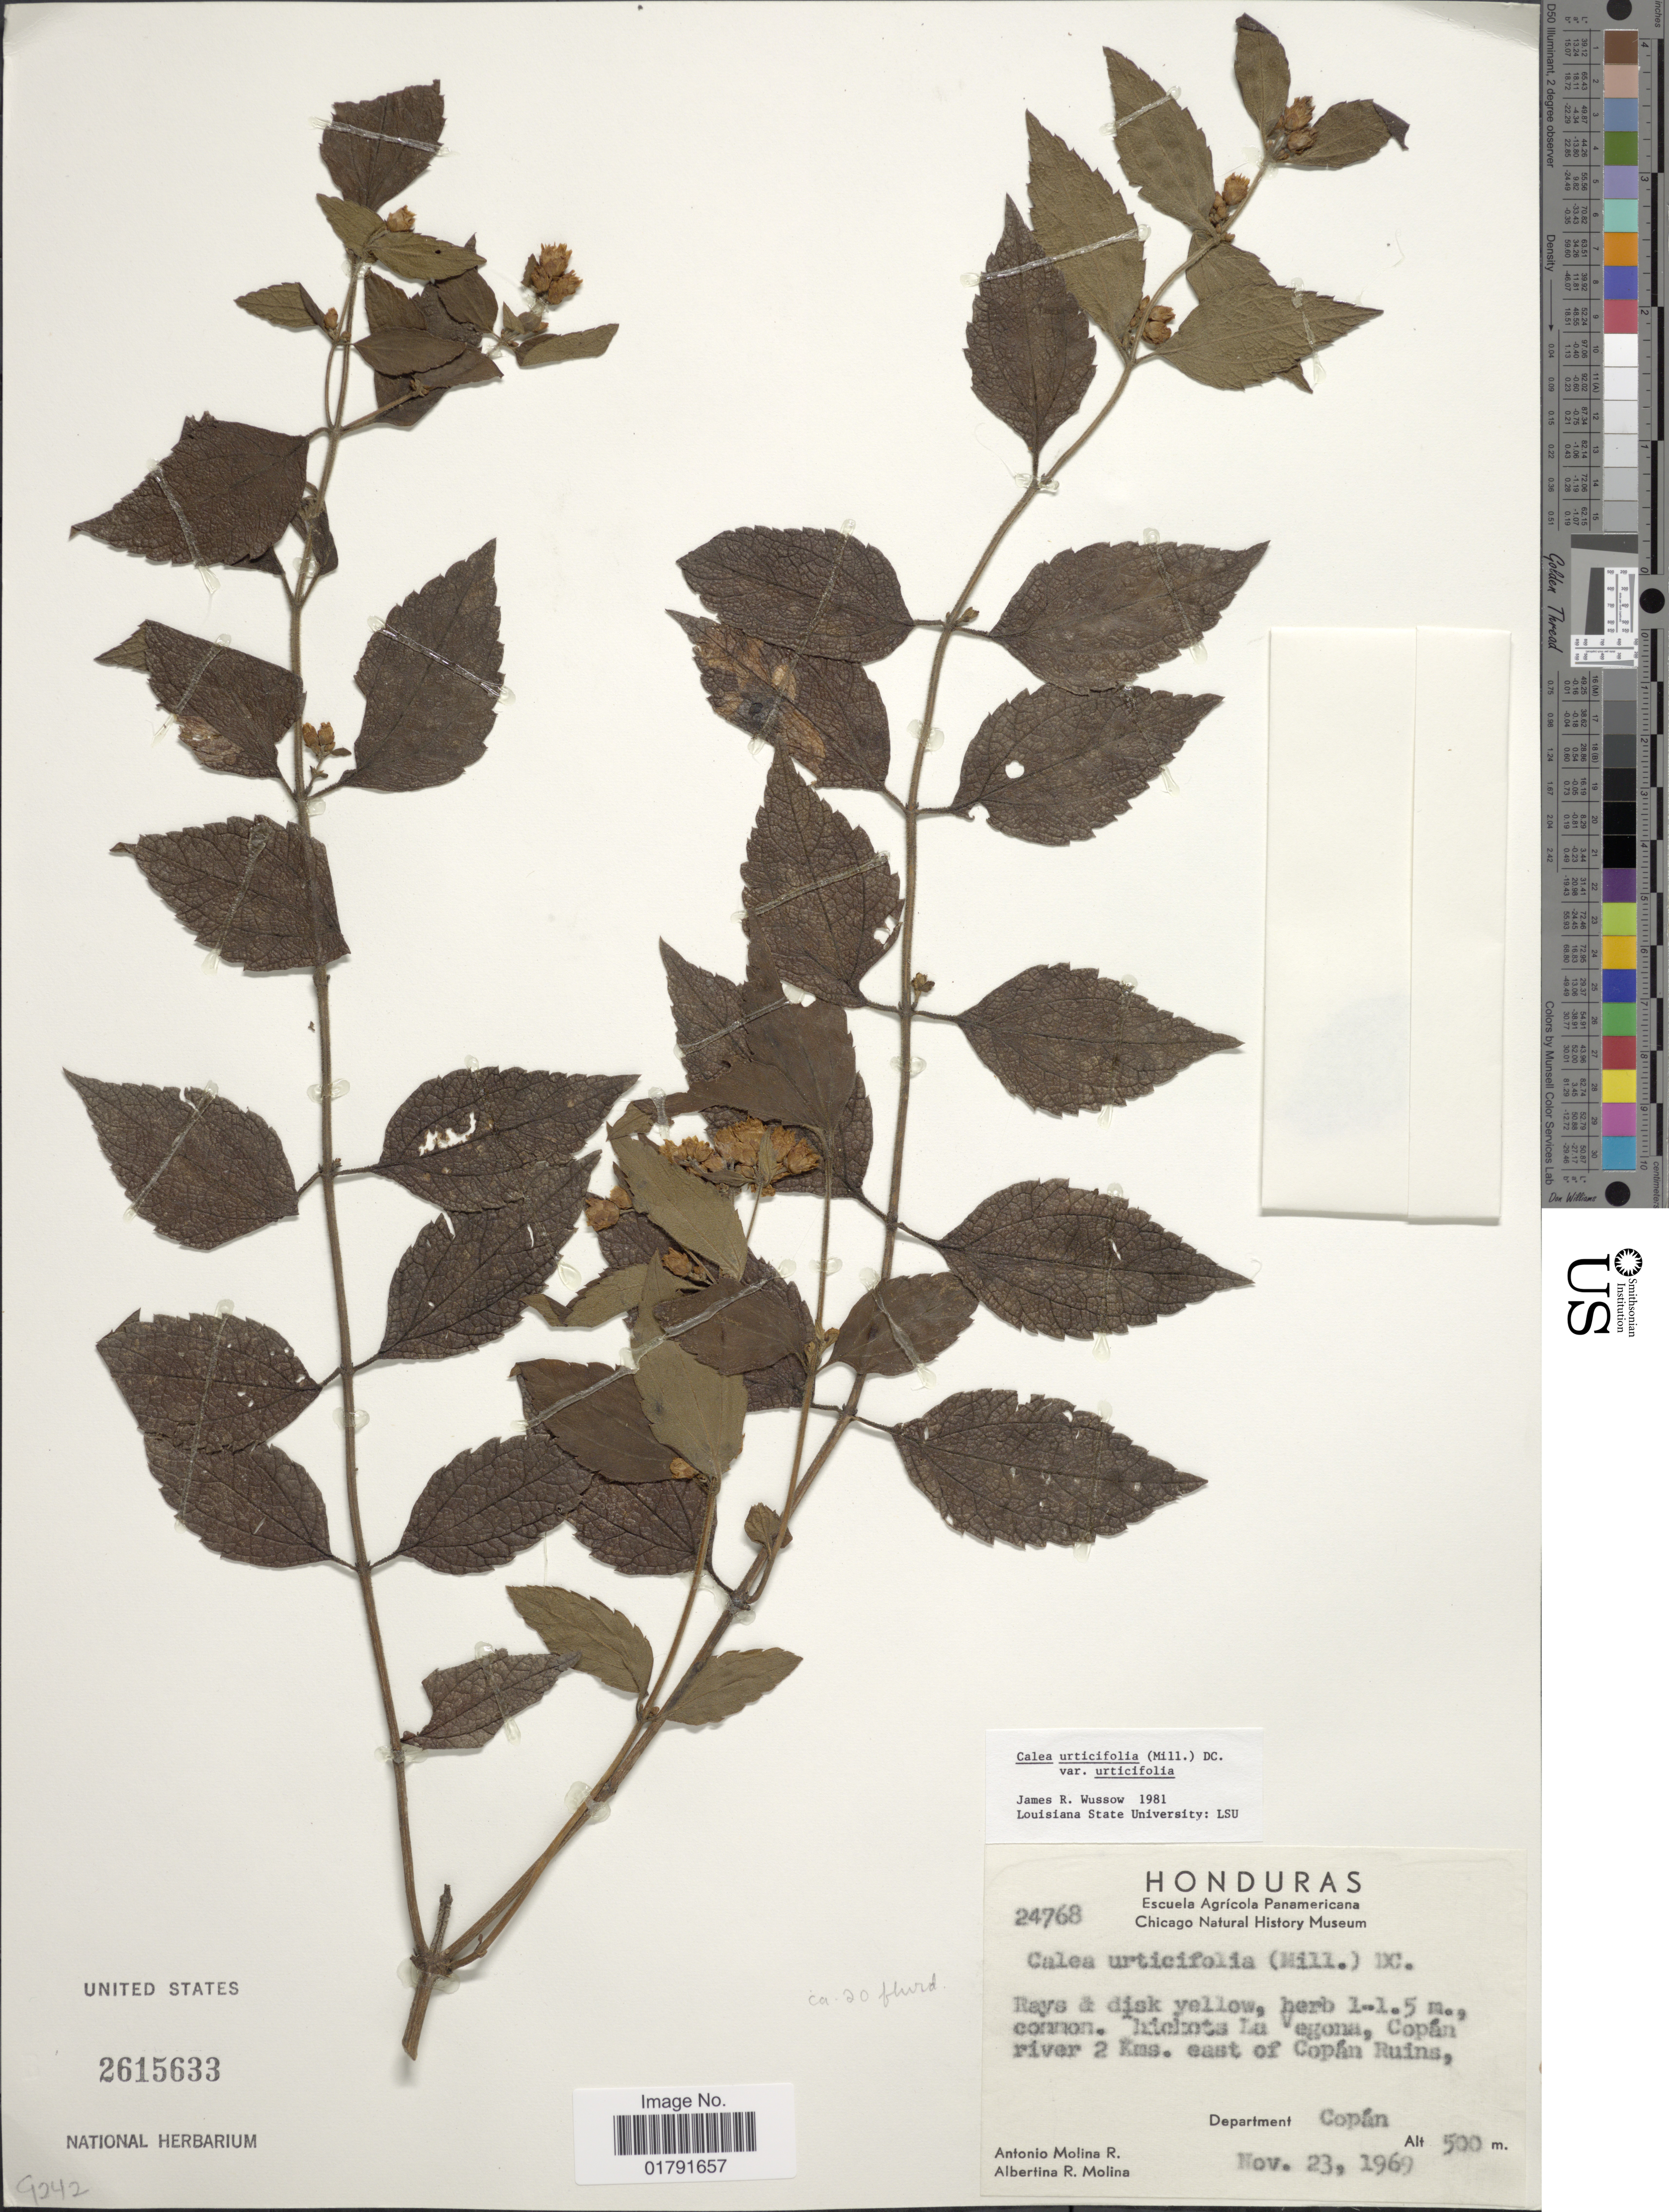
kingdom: Plantae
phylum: Tracheophyta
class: Magnoliopsida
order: Asterales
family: Asteraceae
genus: Calea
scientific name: Calea urticifolia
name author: (Mill.) DC.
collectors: A. Molina R. & A. R. Molina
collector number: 24768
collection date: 1969-11-23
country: Honduras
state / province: Copán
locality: La Vegona, Copan river 2 Kms. east of Copan Ruins.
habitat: Thickets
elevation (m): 500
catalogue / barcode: US 2615633